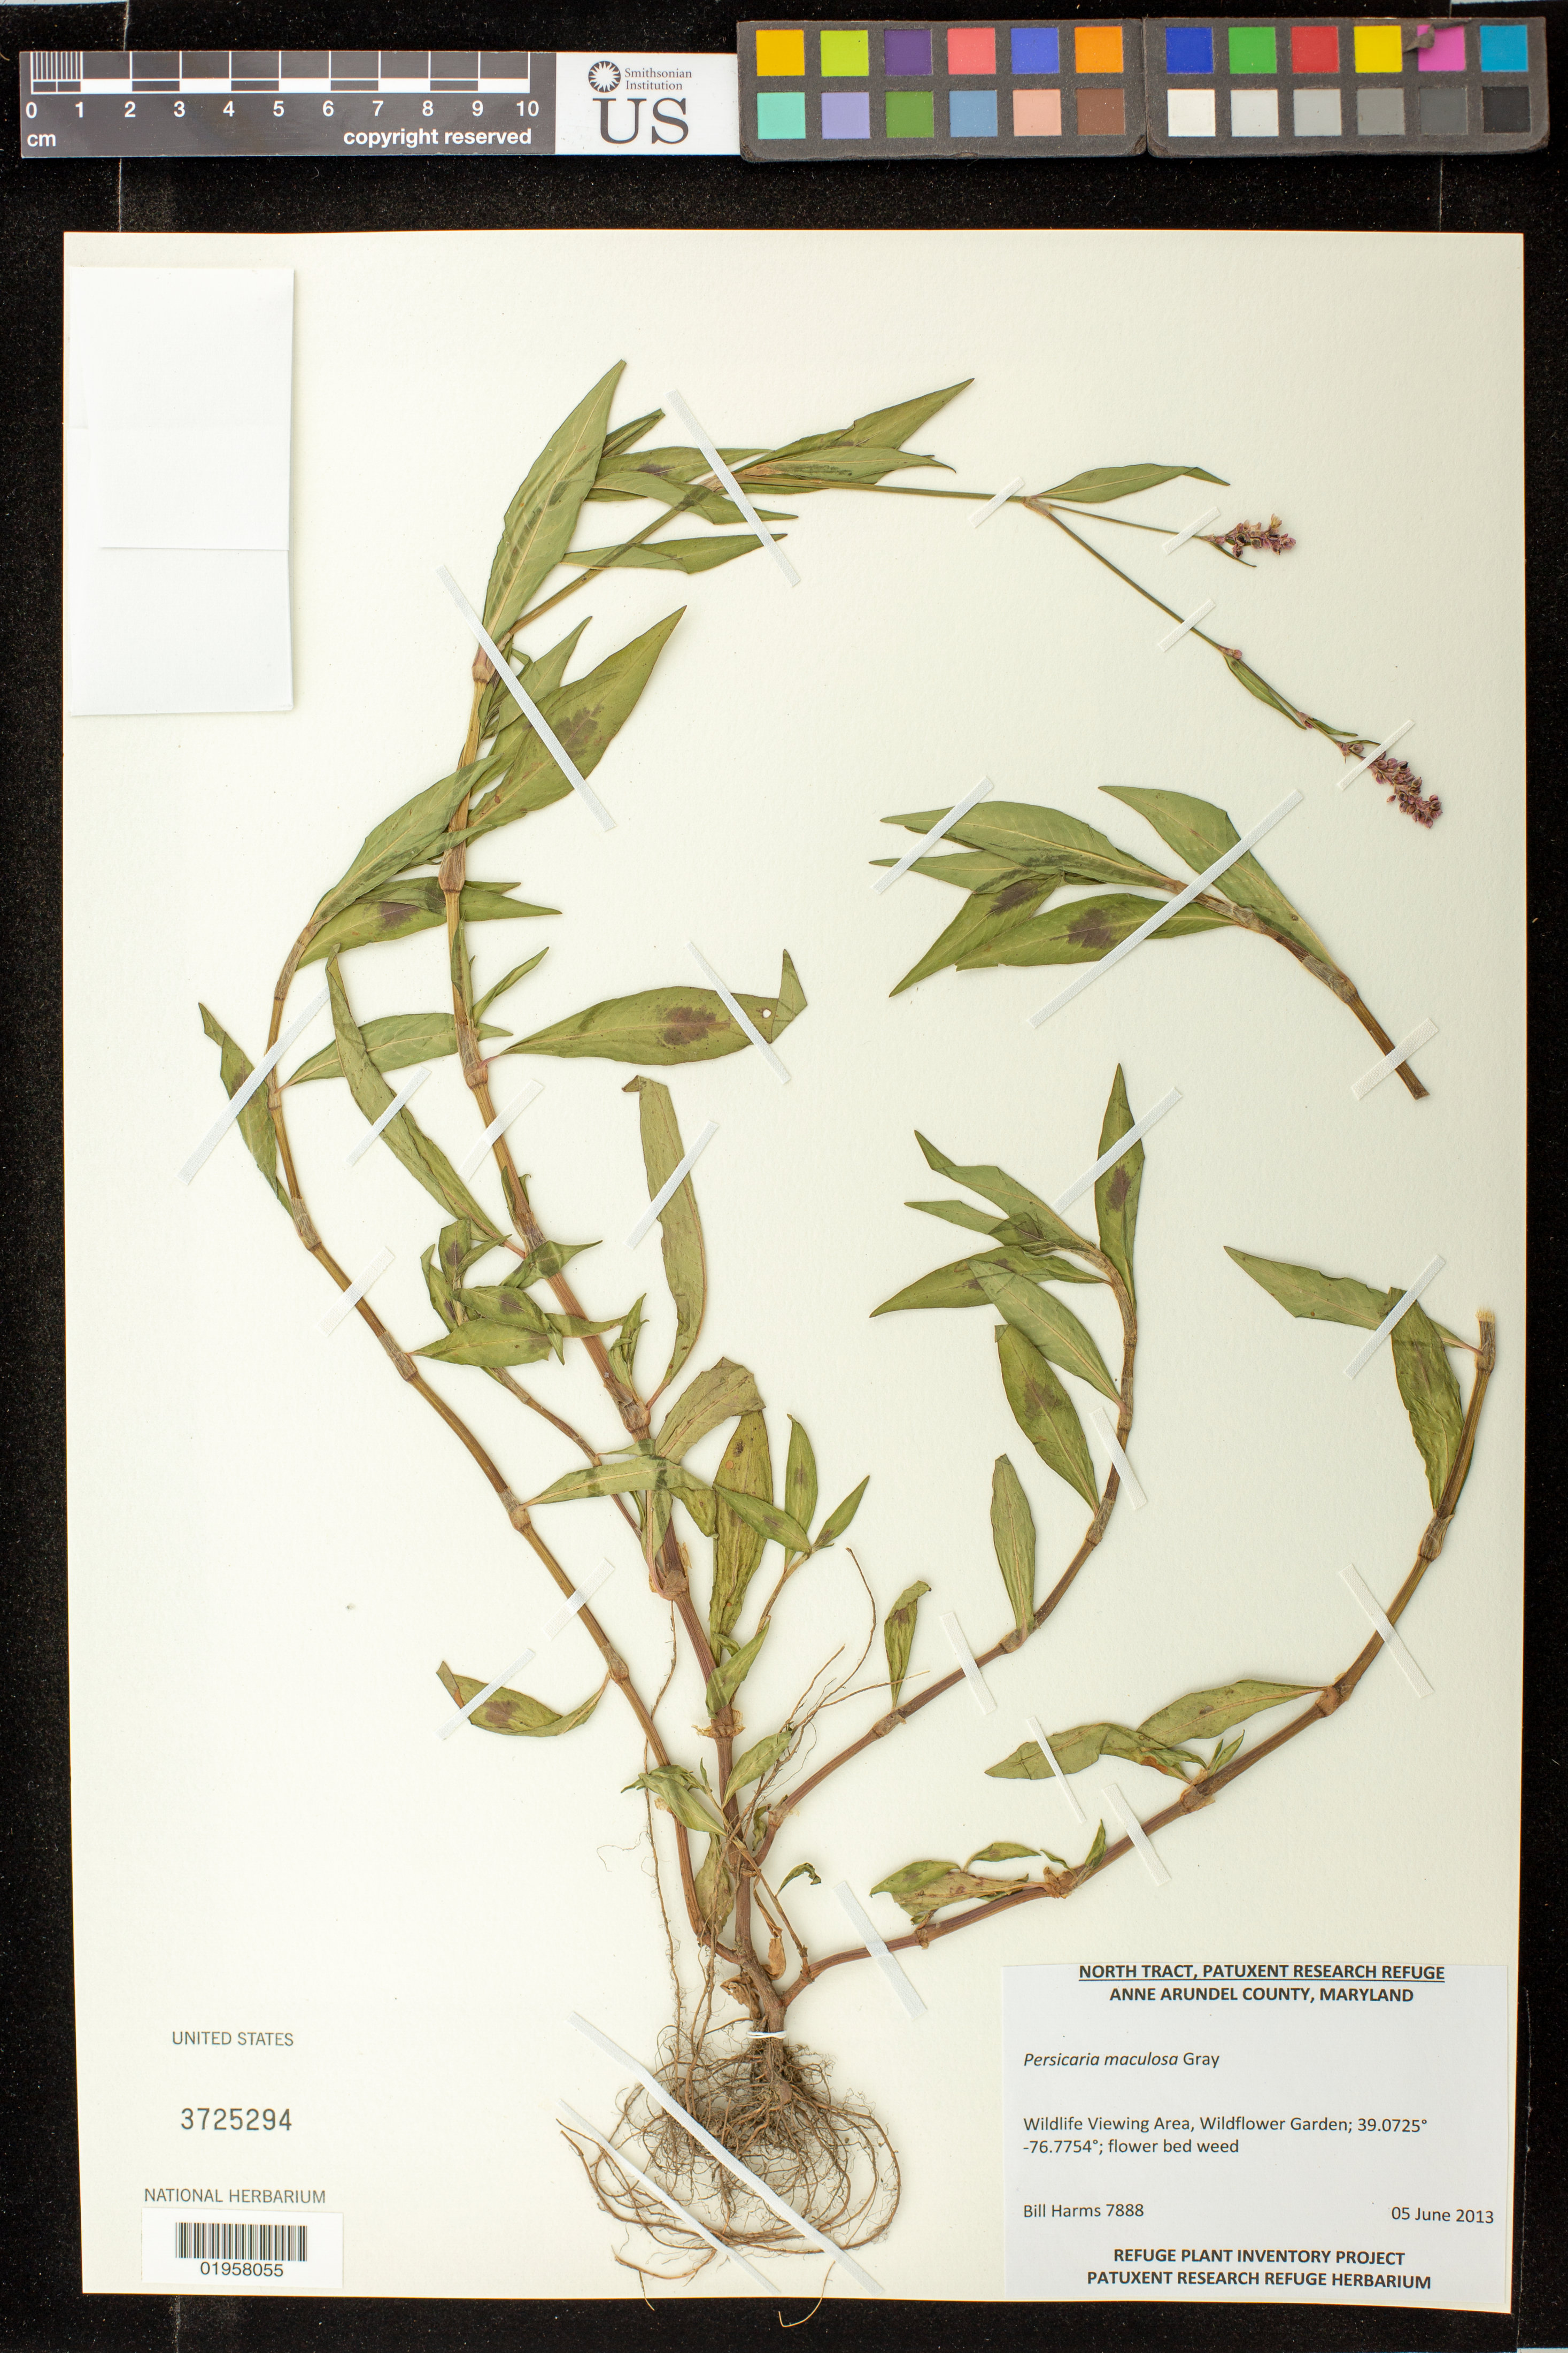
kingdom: Plantae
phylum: Tracheophyta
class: Magnoliopsida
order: Caryophyllales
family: Polygonaceae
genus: Persicaria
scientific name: Persicaria maculosa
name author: S.F. Gray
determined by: Atha, D. E.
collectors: B. Harms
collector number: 7888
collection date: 2013-06-05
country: United States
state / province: Maryland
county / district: Anne Arundel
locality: Patuxent Research Refuge, North Tract, Wildlife Viewing Area, Wildflower Garden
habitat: Flowerbed weed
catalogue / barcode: US 3725294